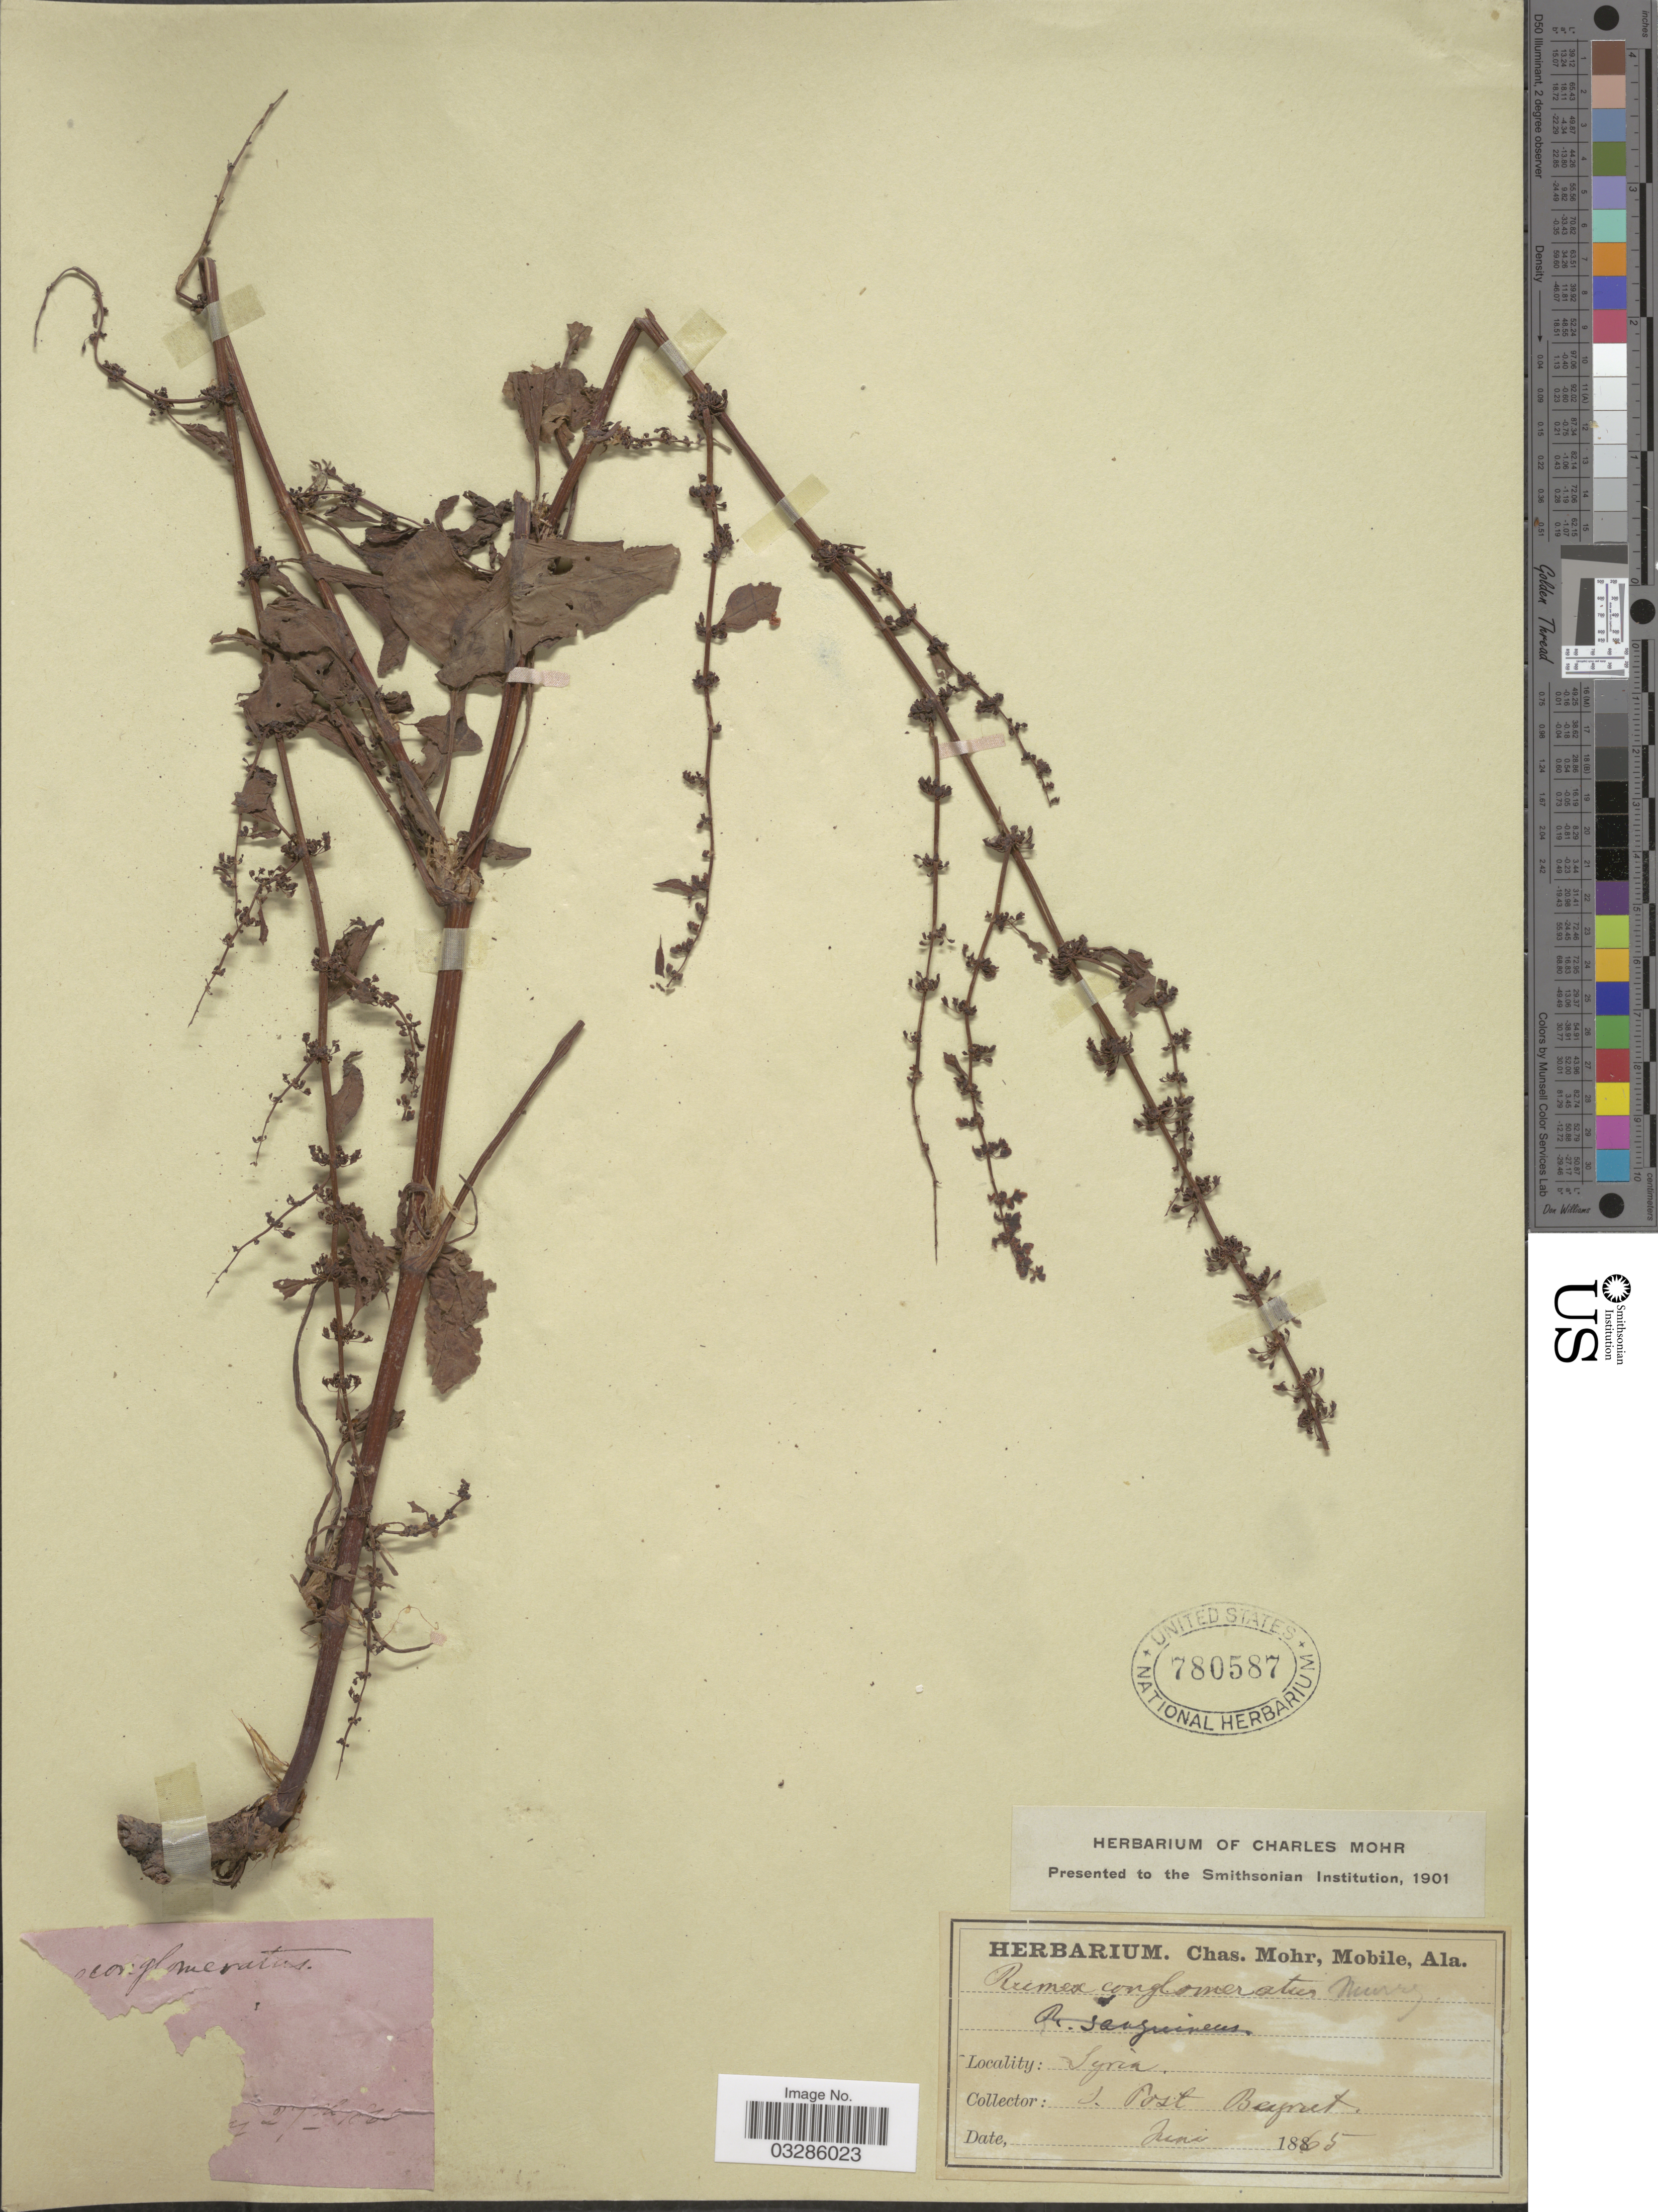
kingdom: Plantae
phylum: Tracheophyta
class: Magnoliopsida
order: Caryophyllales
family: Polygonaceae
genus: Rumex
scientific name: Rumex conglomeratus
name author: Murray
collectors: P. Beyrut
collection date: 1865-06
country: Syria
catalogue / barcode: US 780587